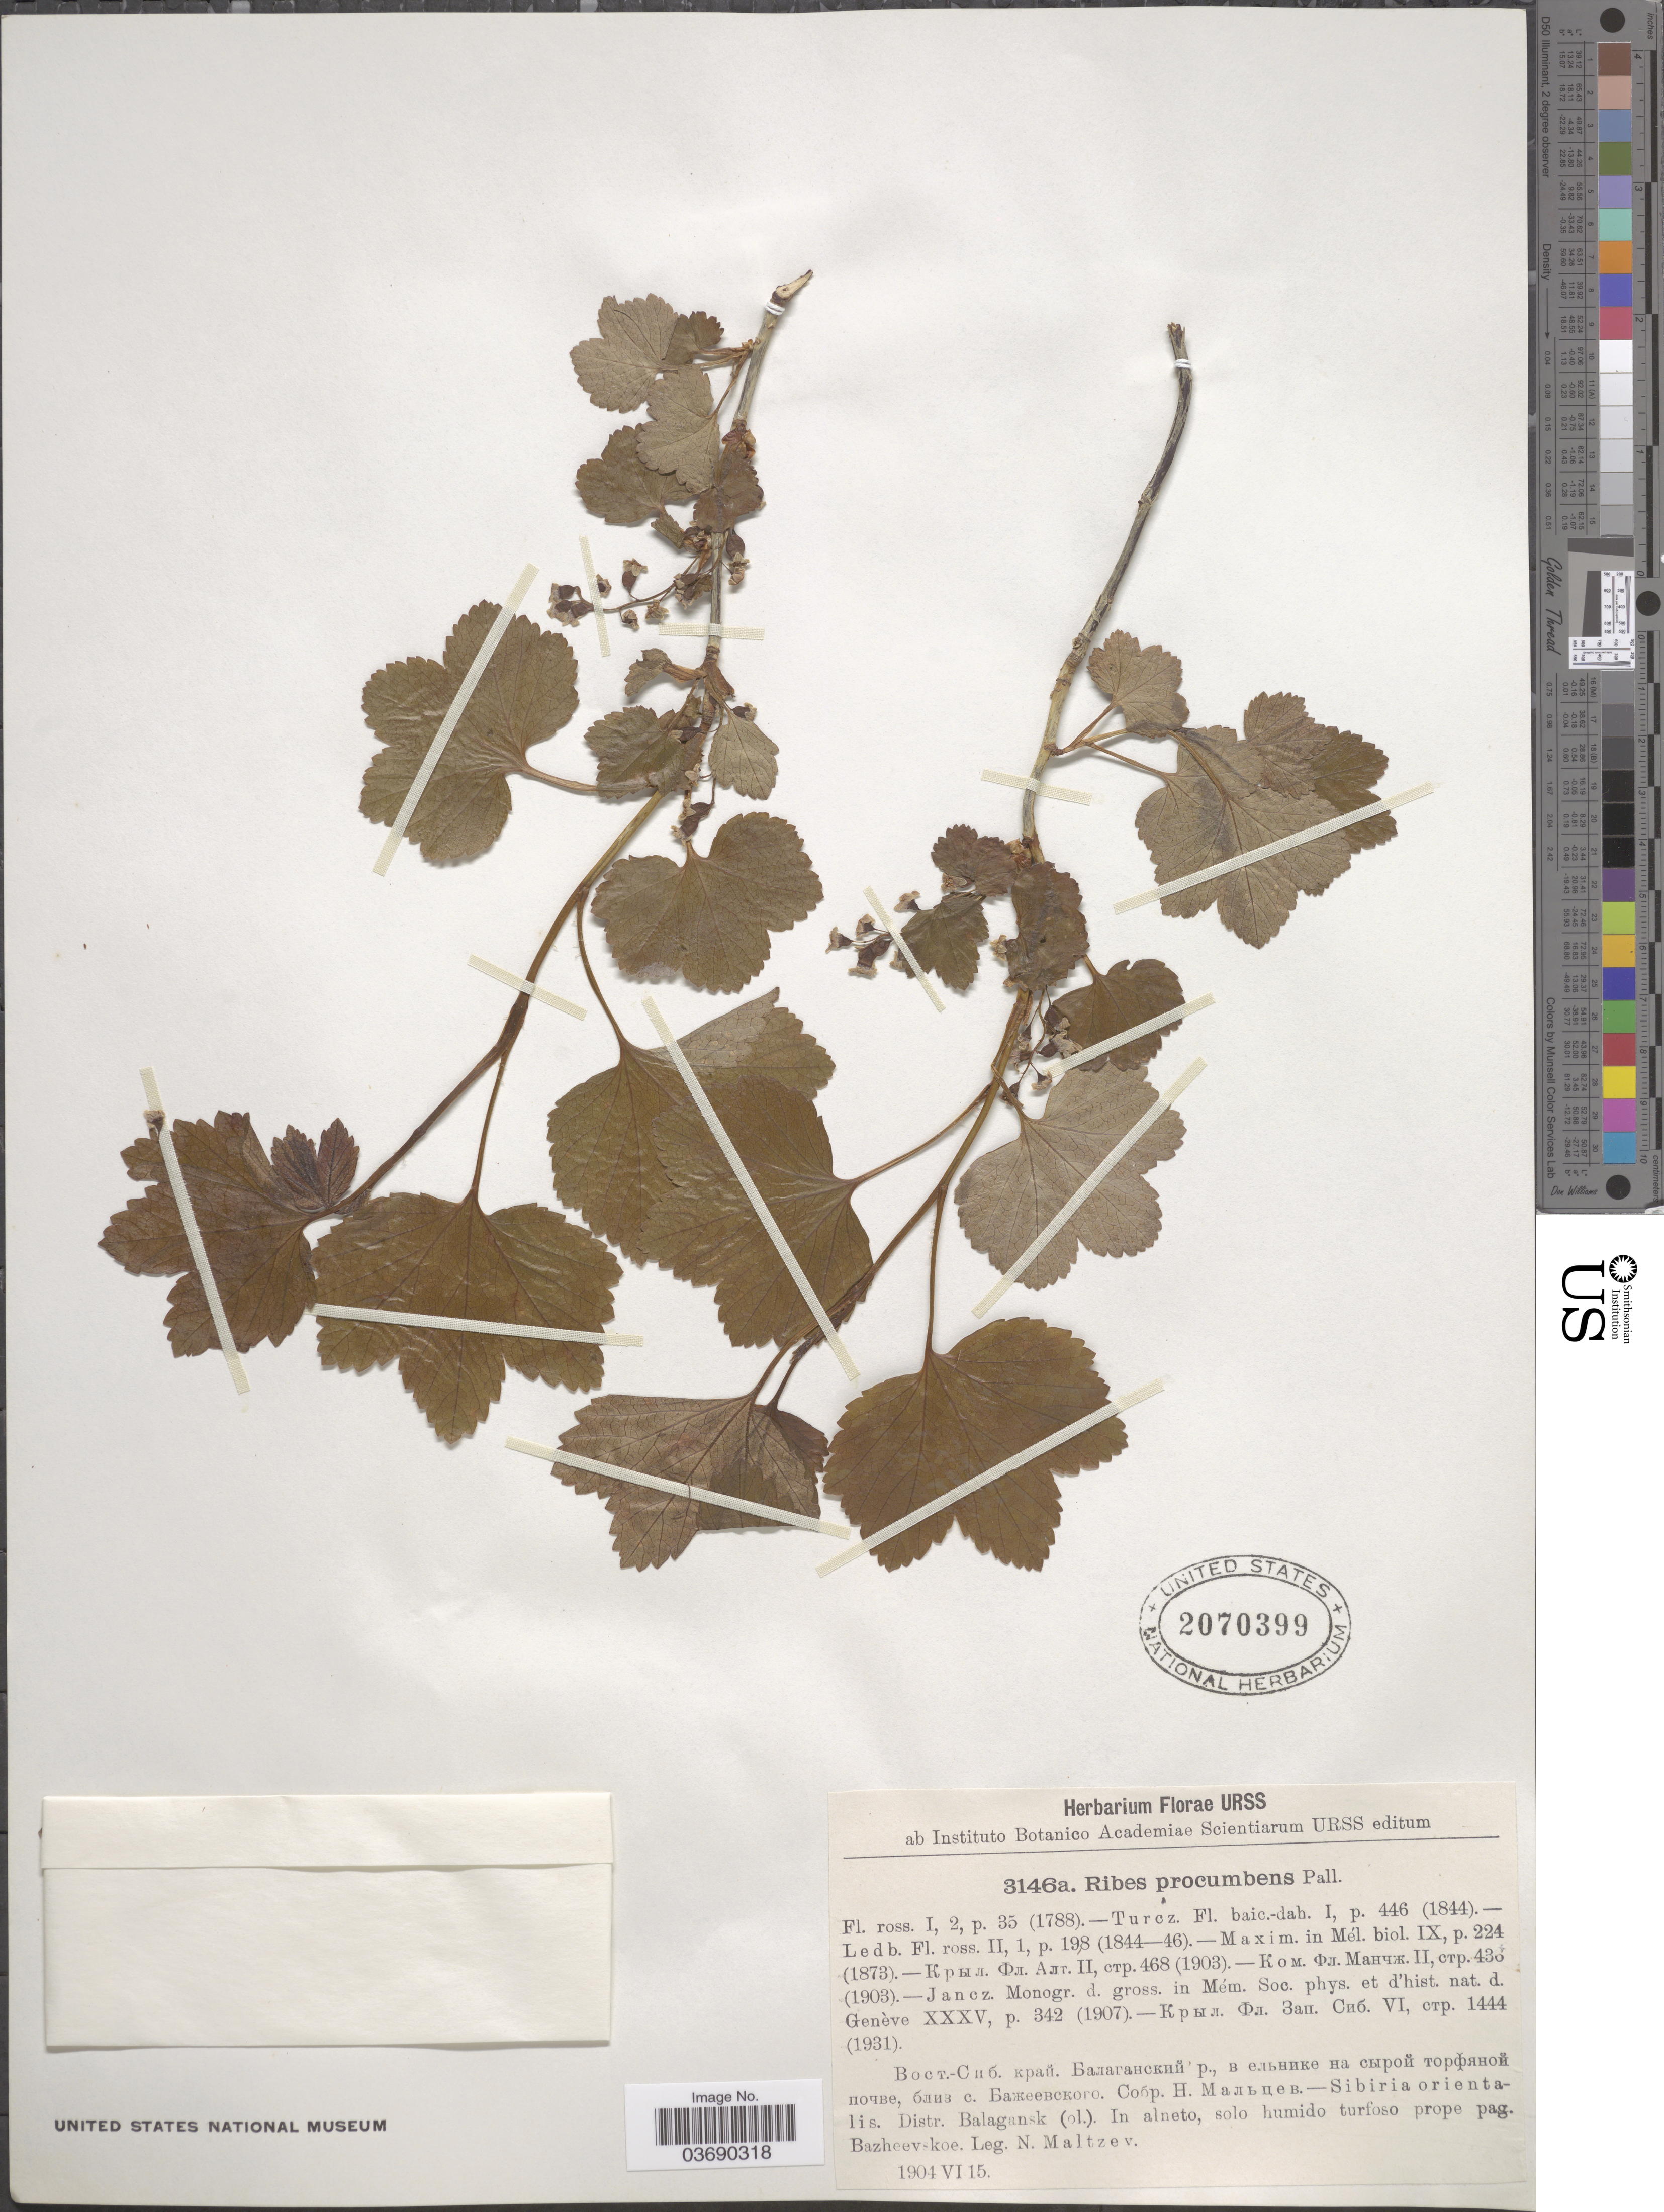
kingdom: Plantae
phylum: Tracheophyta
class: Magnoliopsida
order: Saxifragales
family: Grossulariaceae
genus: Ribes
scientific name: Ribes procumbens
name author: Pall.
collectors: N. Maltzev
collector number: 3146a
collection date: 1904-06-15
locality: Sibiria orientalis. Distr. Balagansk (ol.). In alneto, solo humido turfoso prope pag. Bazheev-koe.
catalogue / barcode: US 2070399